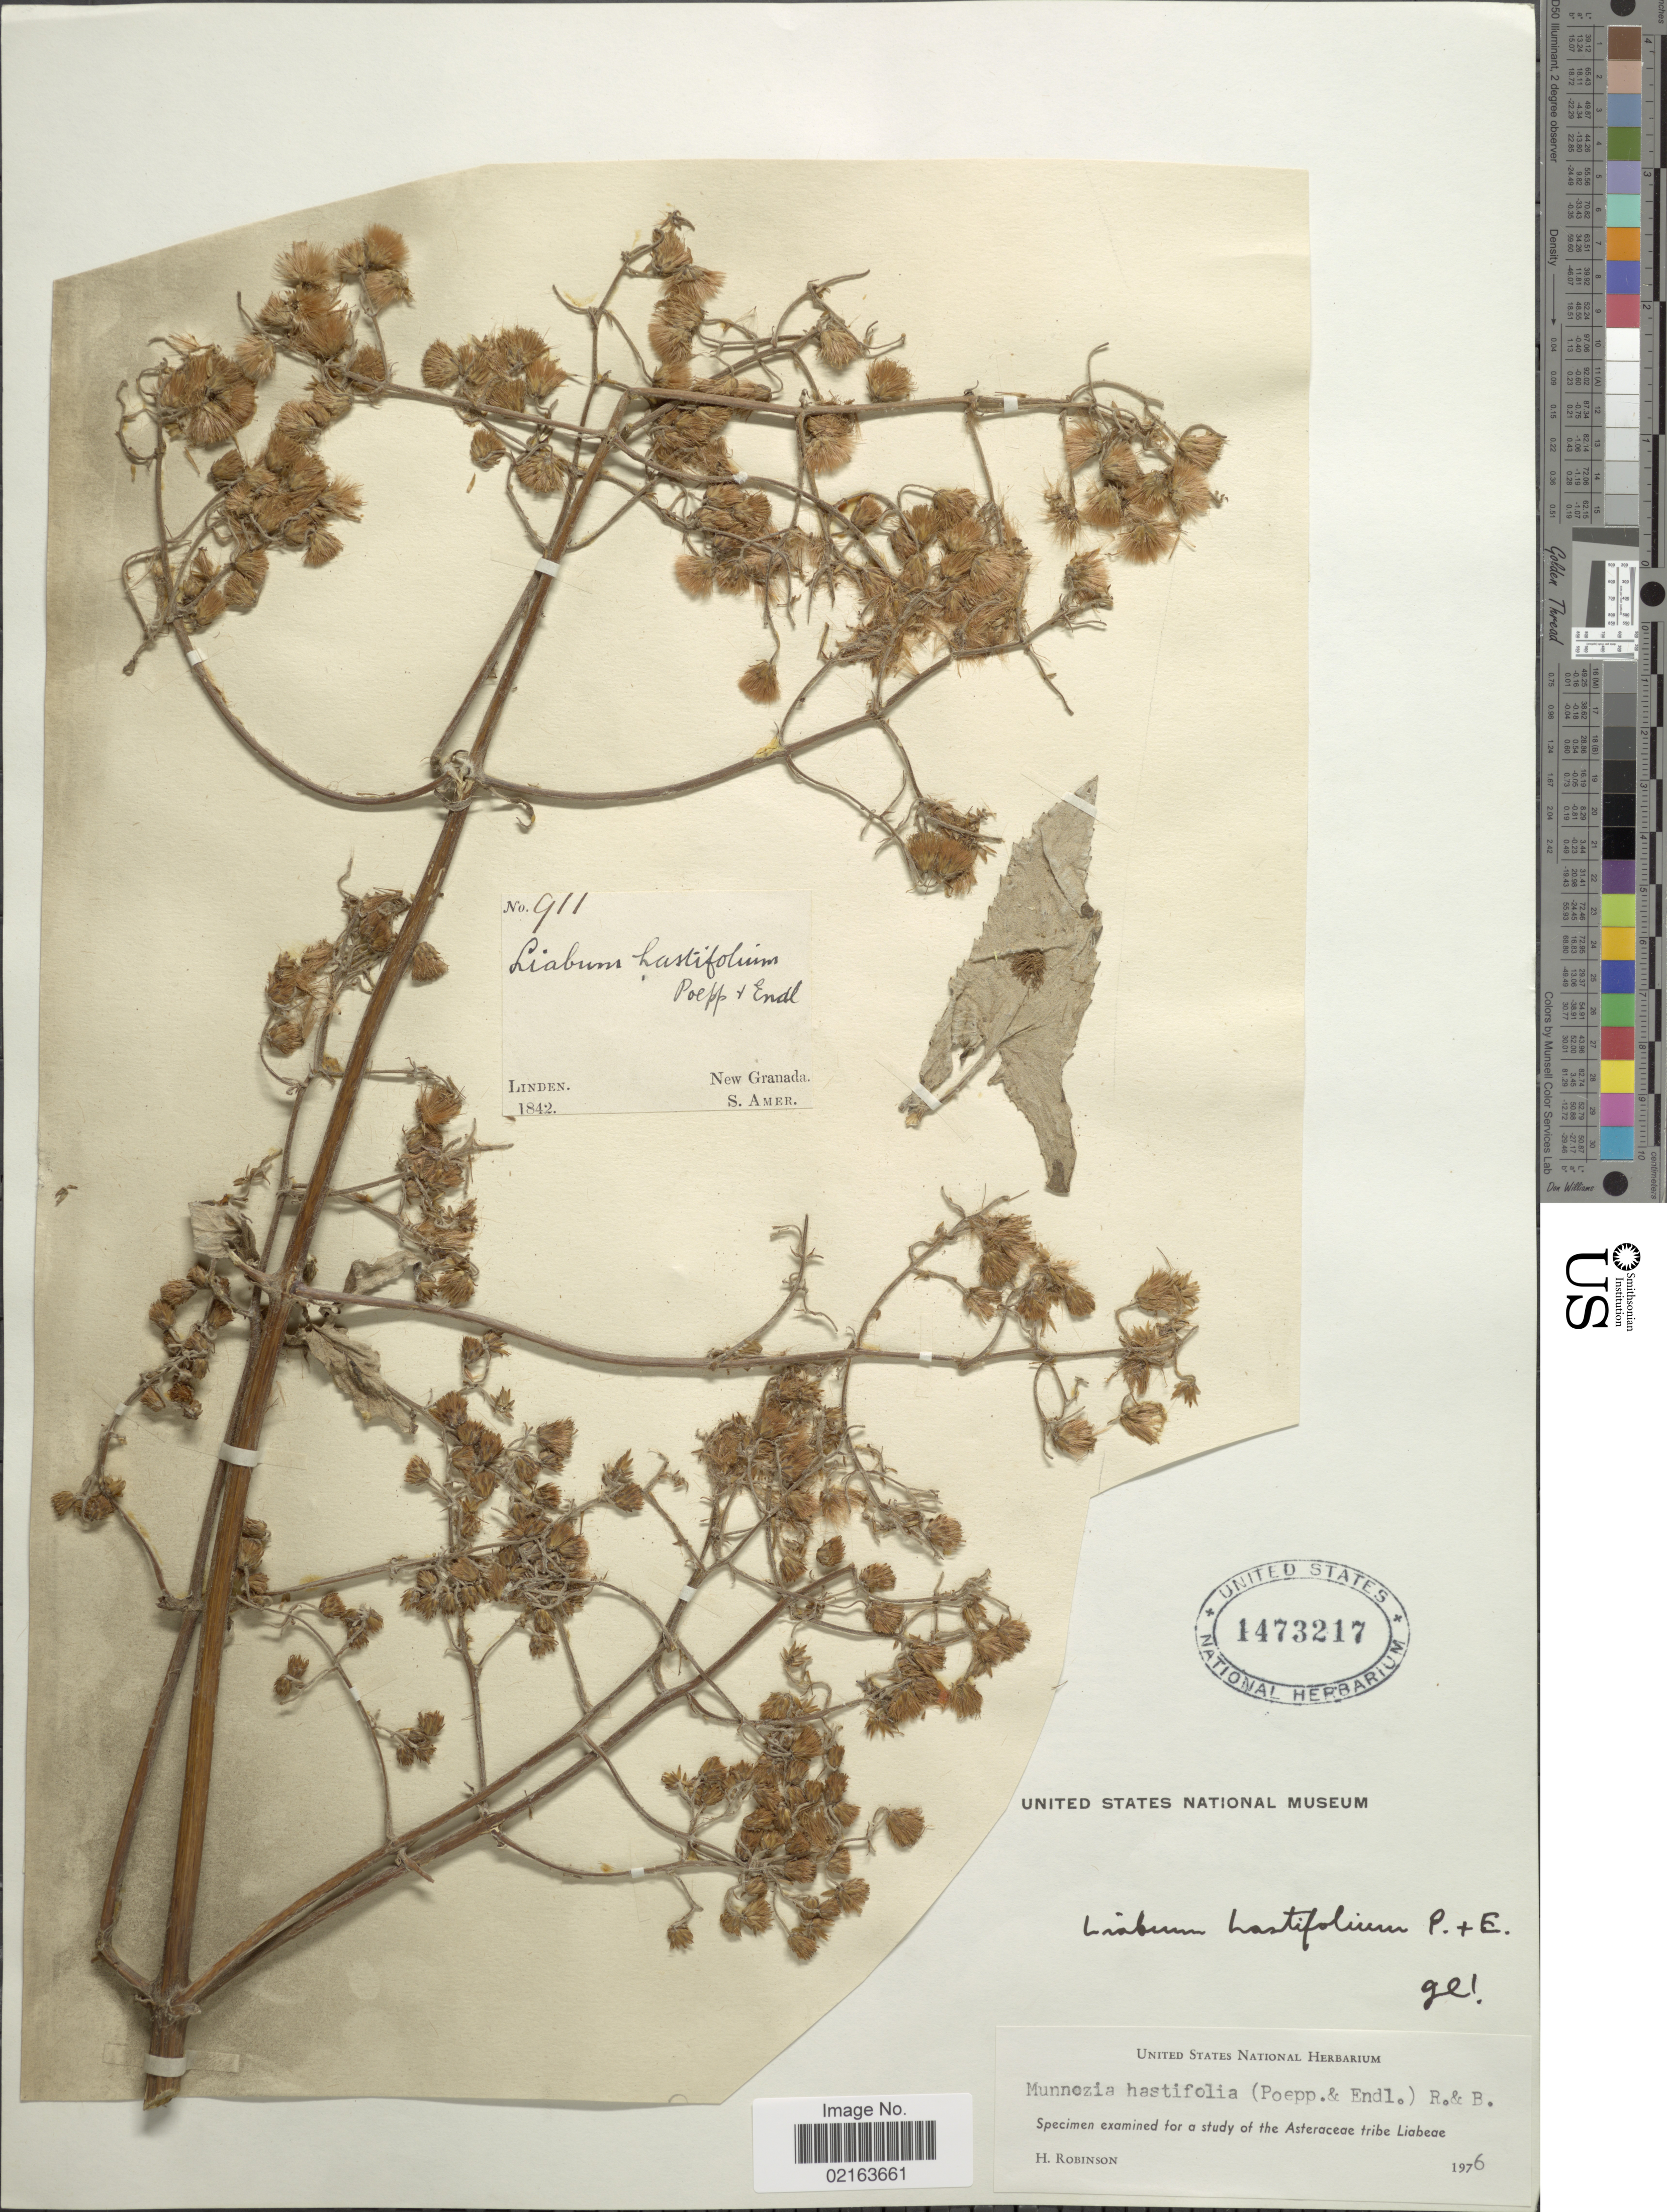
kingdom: Plantae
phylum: Tracheophyta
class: Magnoliopsida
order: Asterales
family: Asteraceae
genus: Munnozia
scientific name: Munnozia hastifolia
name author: (Poepp.) H. Rob. & Brettell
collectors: -- Linden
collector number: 911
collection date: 1842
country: Colombia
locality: New Grenada. S. Amer.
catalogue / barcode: US 1473217